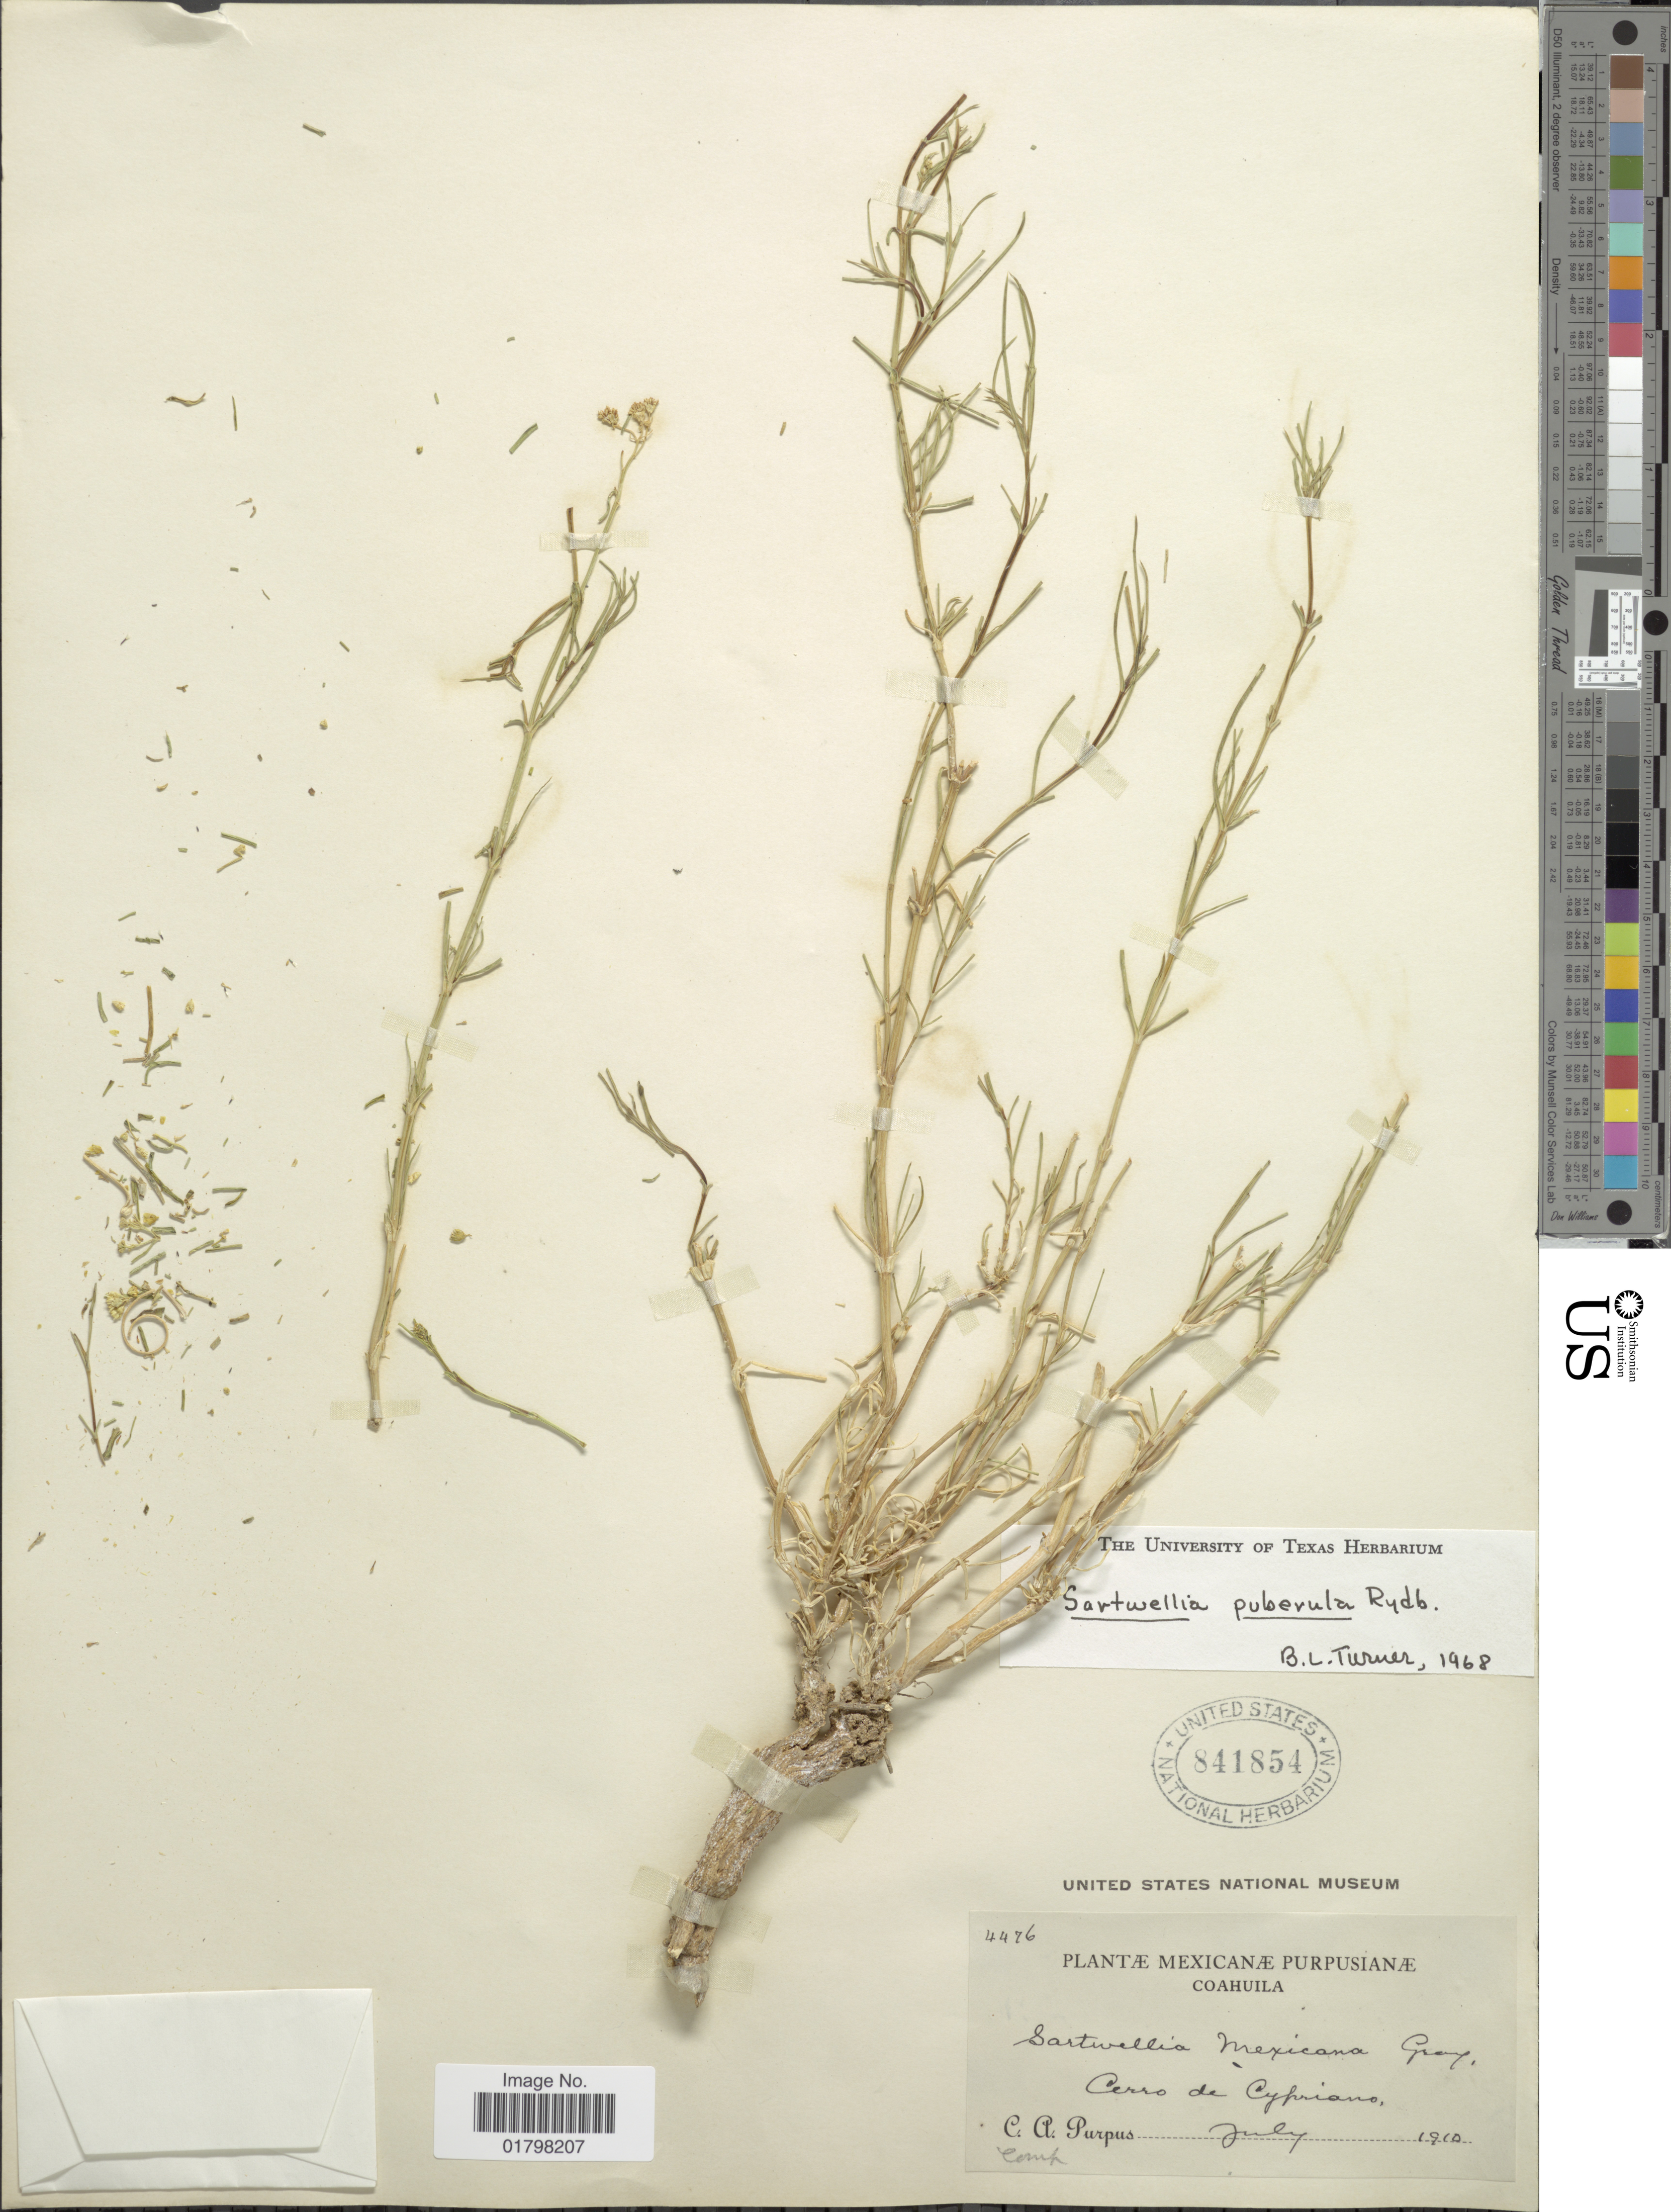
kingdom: Plantae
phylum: Tracheophyta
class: Magnoliopsida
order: Asterales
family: Asteraceae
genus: Sartwellia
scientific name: Sartwellia puberula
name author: Rydb.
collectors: C. A. Purpus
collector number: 4476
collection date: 1910-07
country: Mexico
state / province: Coahuila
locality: Cerro de Cypriano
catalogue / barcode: US 841854